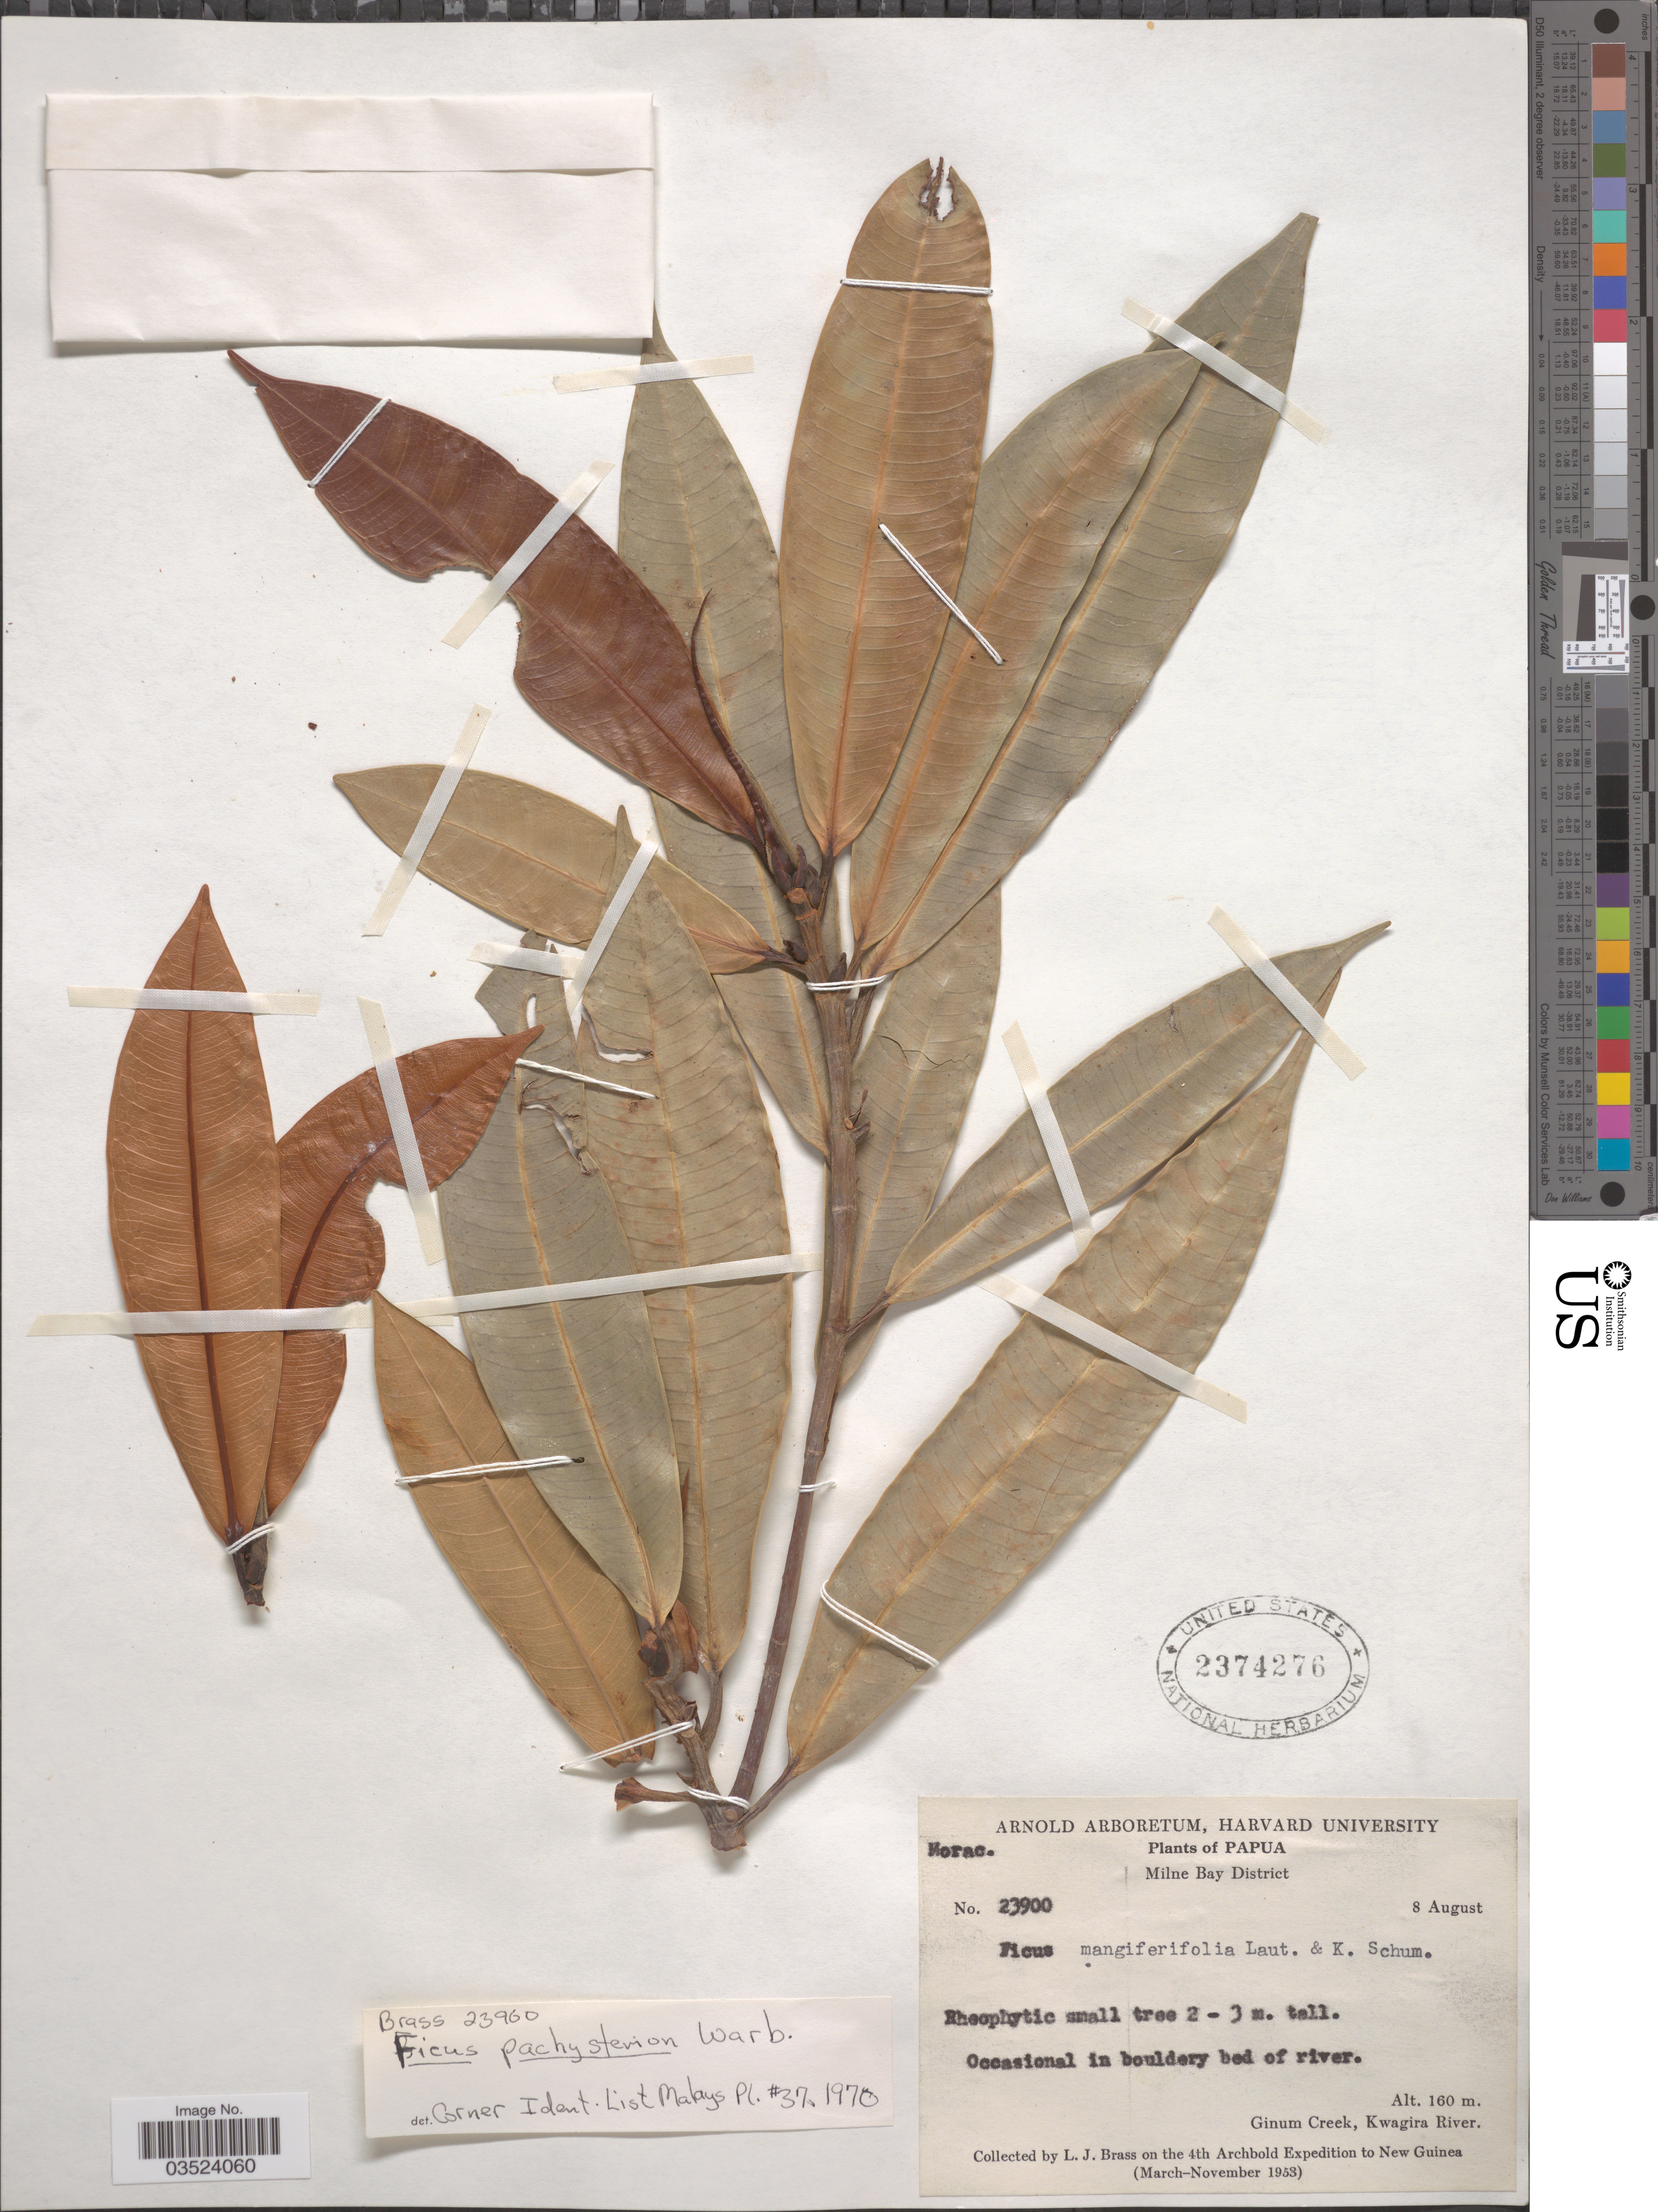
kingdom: Plantae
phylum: Tracheophyta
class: Magnoliopsida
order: Rosales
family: Moraceae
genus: Ficus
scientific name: Ficus pachystemon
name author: Warb.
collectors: L. J. Brass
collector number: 23900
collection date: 1953-08-08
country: Papua New Guinea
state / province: Milne Bay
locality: Papua. Milne Bay District. Ginum Creek, Kwagira River.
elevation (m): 160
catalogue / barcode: US 2374276